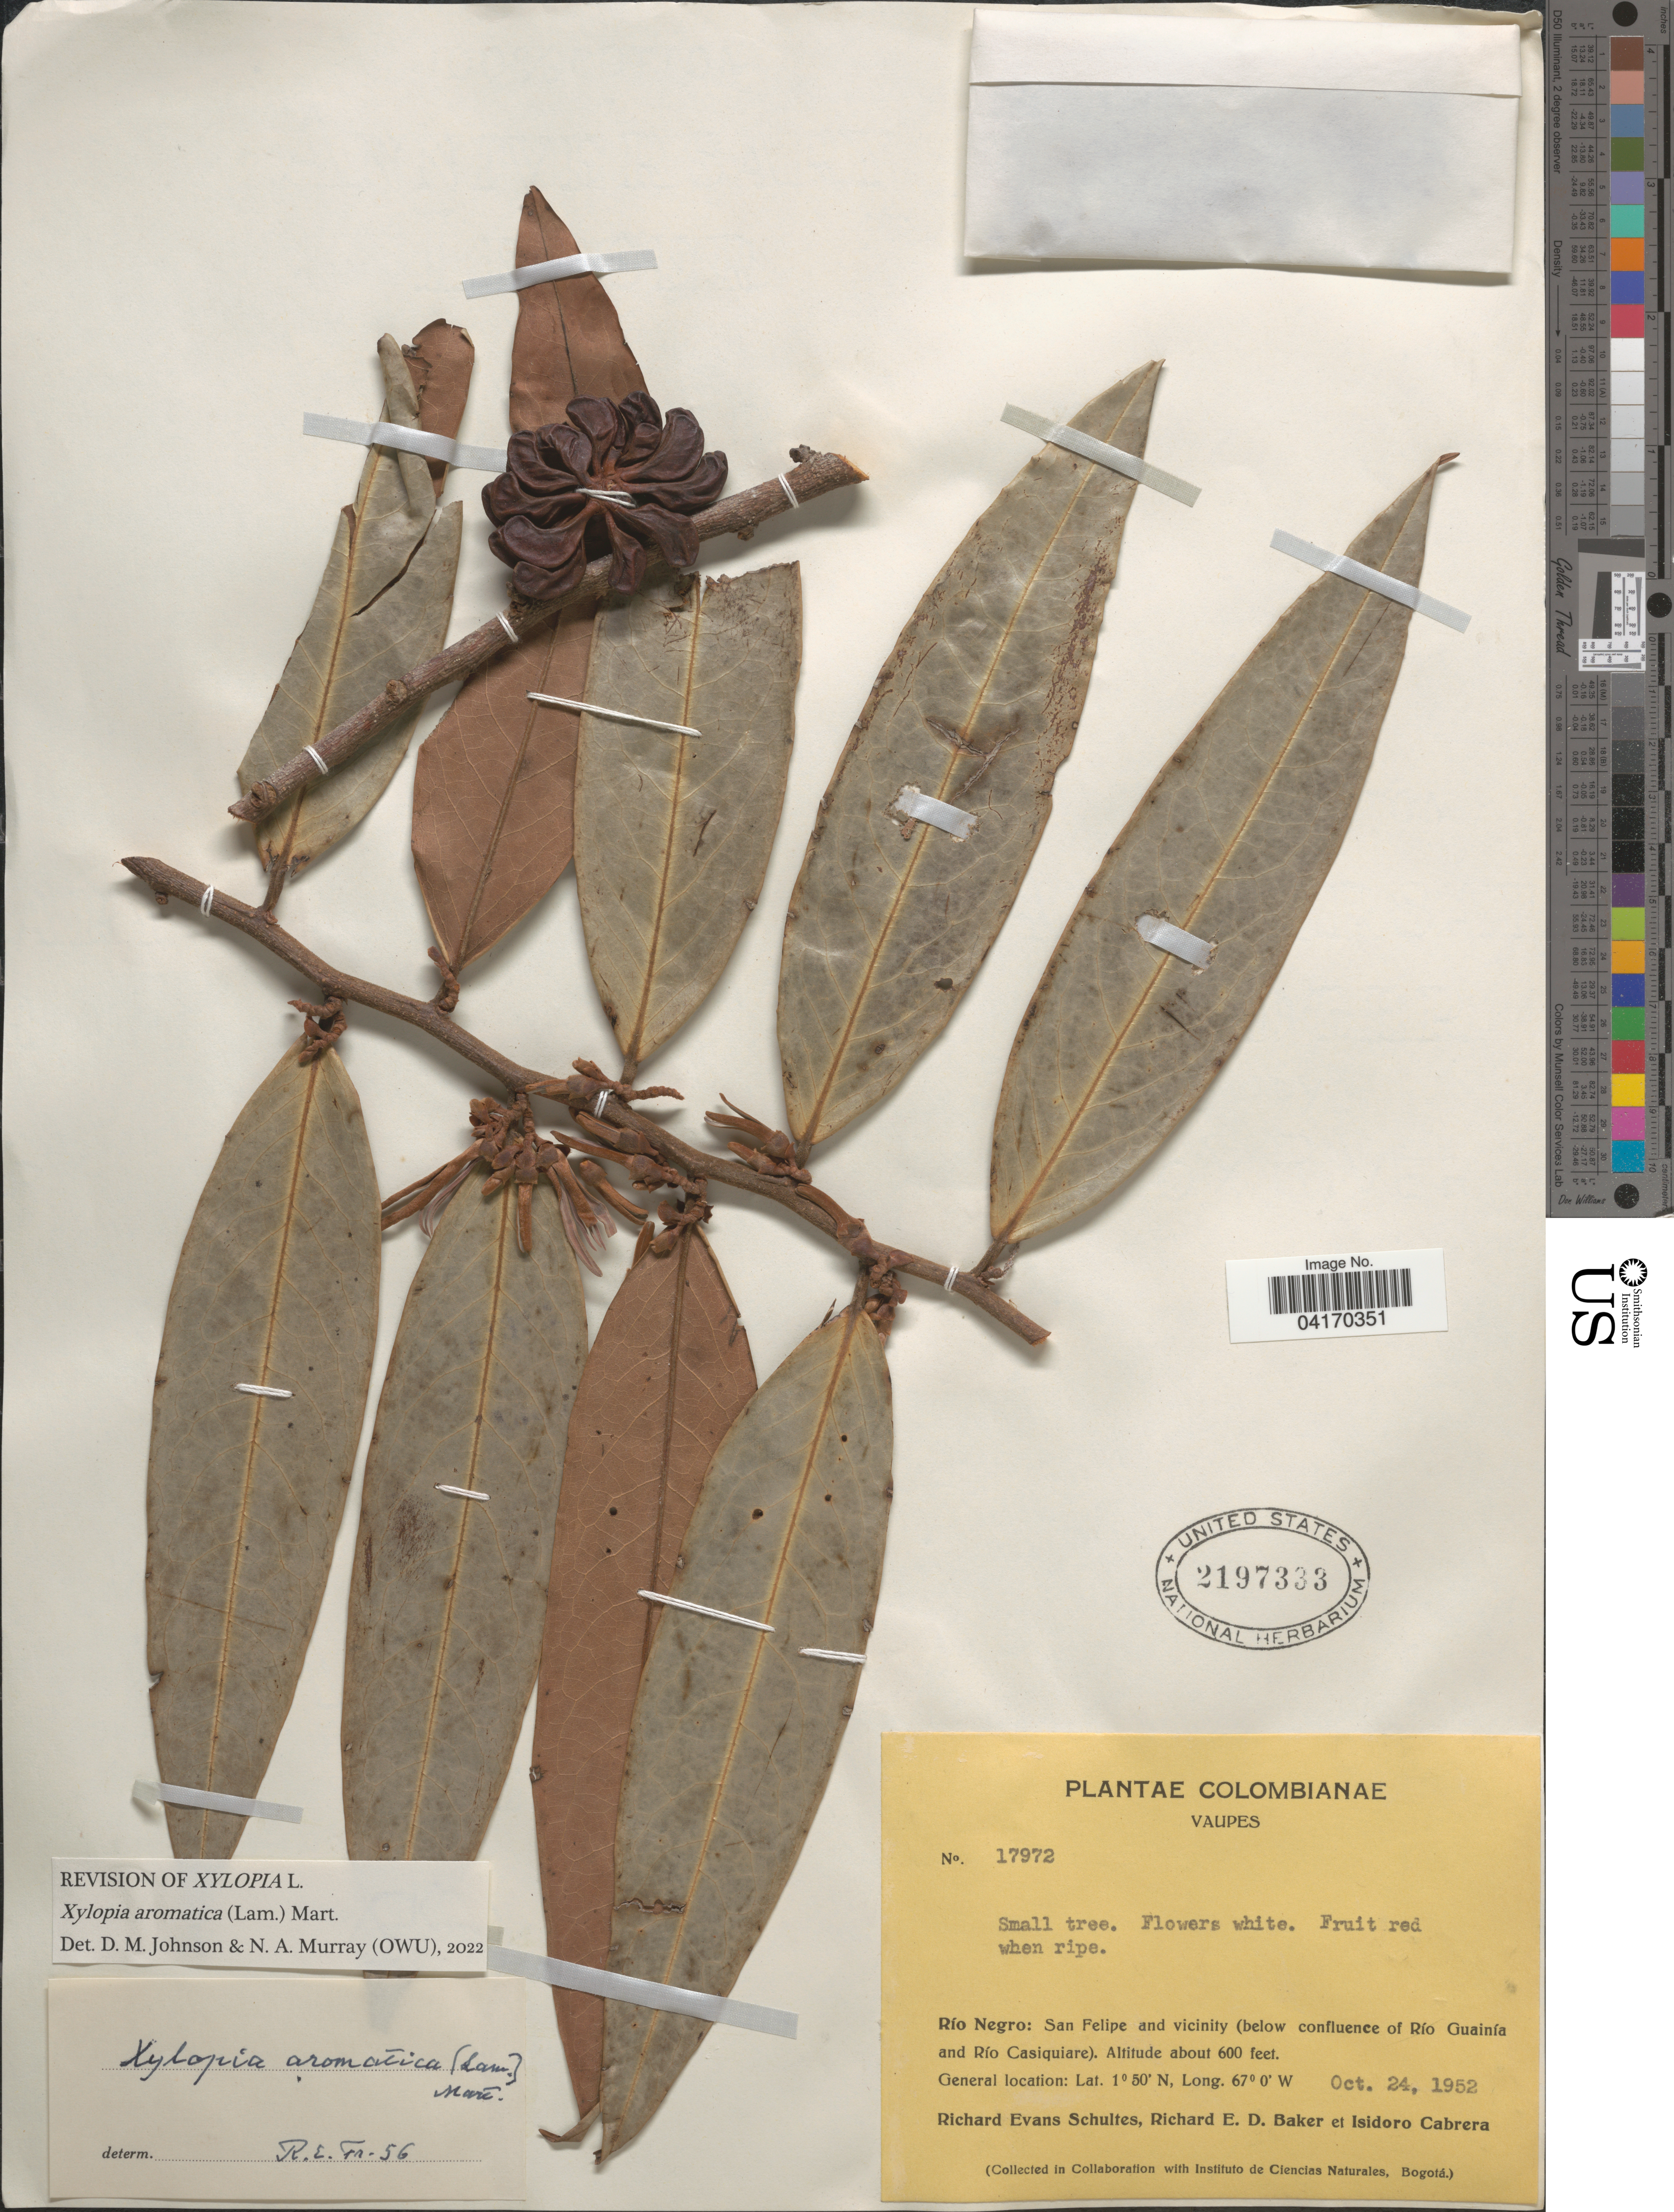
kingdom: Plantae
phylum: Tracheophyta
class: Magnoliopsida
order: Magnoliales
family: Annonaceae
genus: Xylopia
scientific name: Xylopia aromatica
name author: (Lam.) Mart.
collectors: R. E. Schultes, R. E. D. Baker & I. Cabrera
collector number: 17972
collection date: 1952-10-24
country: Colombia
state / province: Vaupés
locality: Río Negro: San Felipe and vicinity (below confluence of Río Guainía and Río Casiquiare).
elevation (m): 183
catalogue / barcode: US 2197333